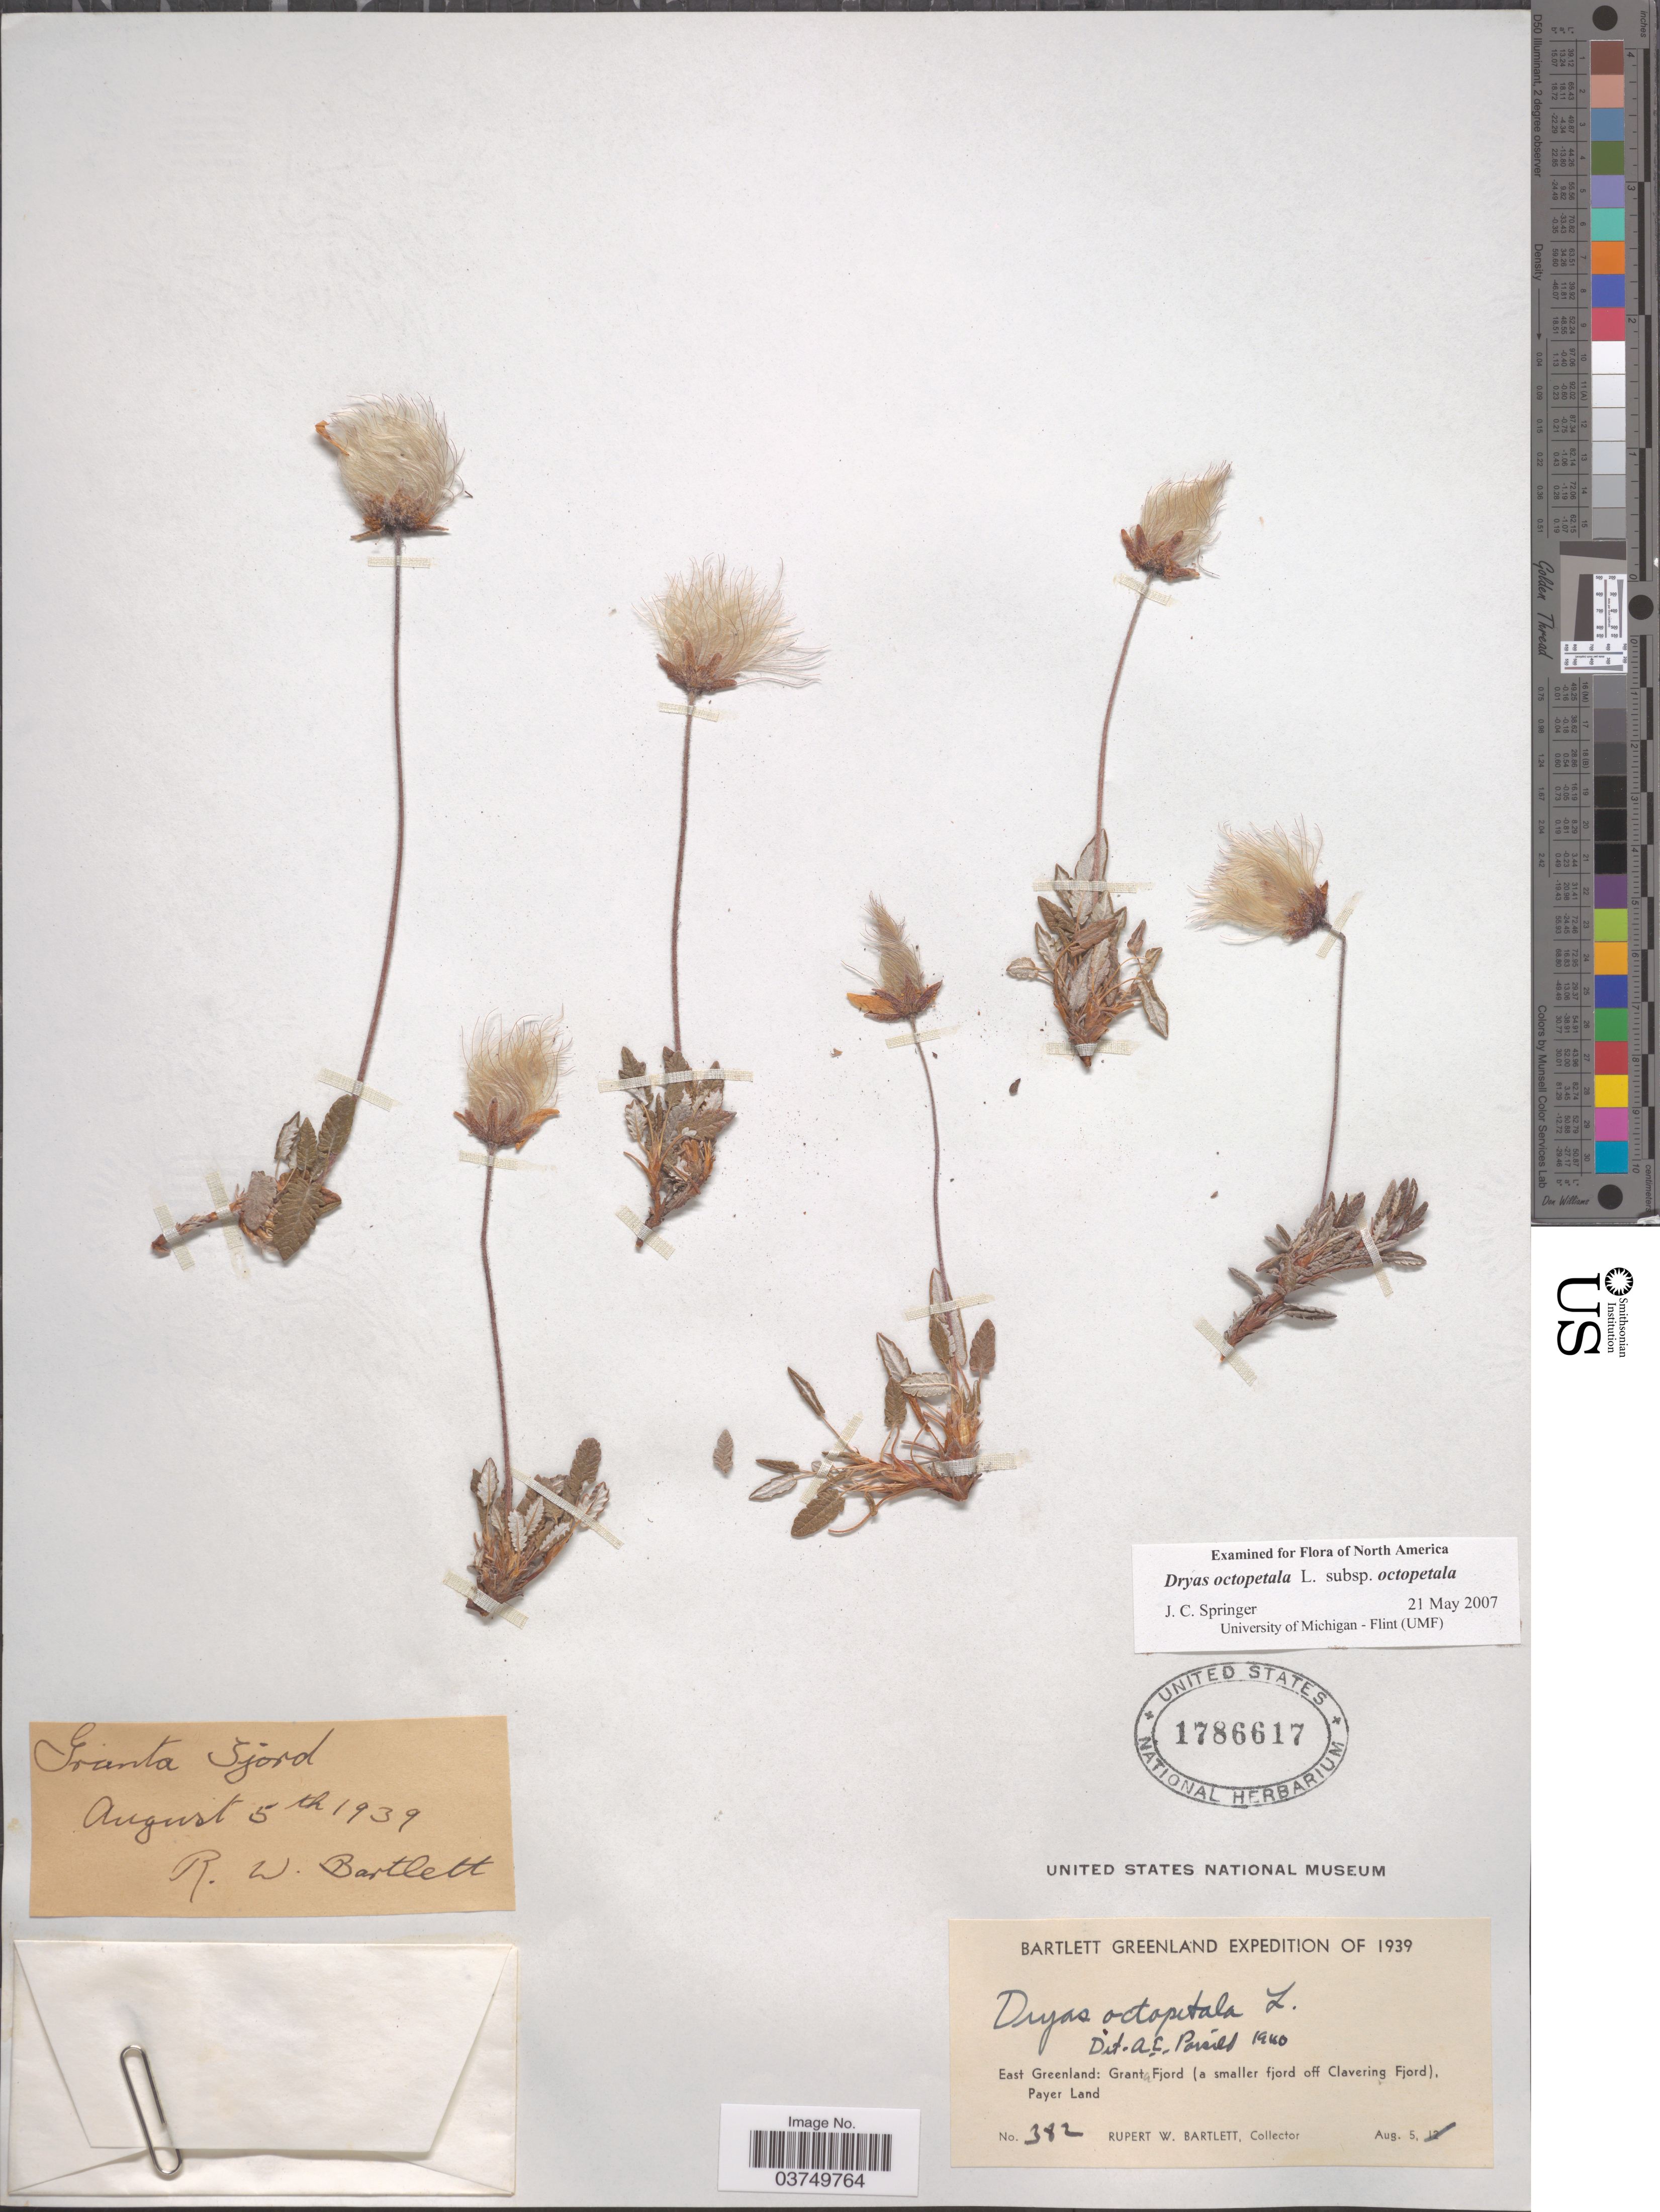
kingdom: Plantae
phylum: Tracheophyta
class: Magnoliopsida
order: Rosales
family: Rosaceae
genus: Dryas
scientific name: Dryas octopetala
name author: L.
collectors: R. W. Bartlett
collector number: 382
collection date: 1939-08-05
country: Greenland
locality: East Greenland: Granta Fjord (a smaller fjord of Clavering Fjord), Payer Land.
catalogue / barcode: US 1786617